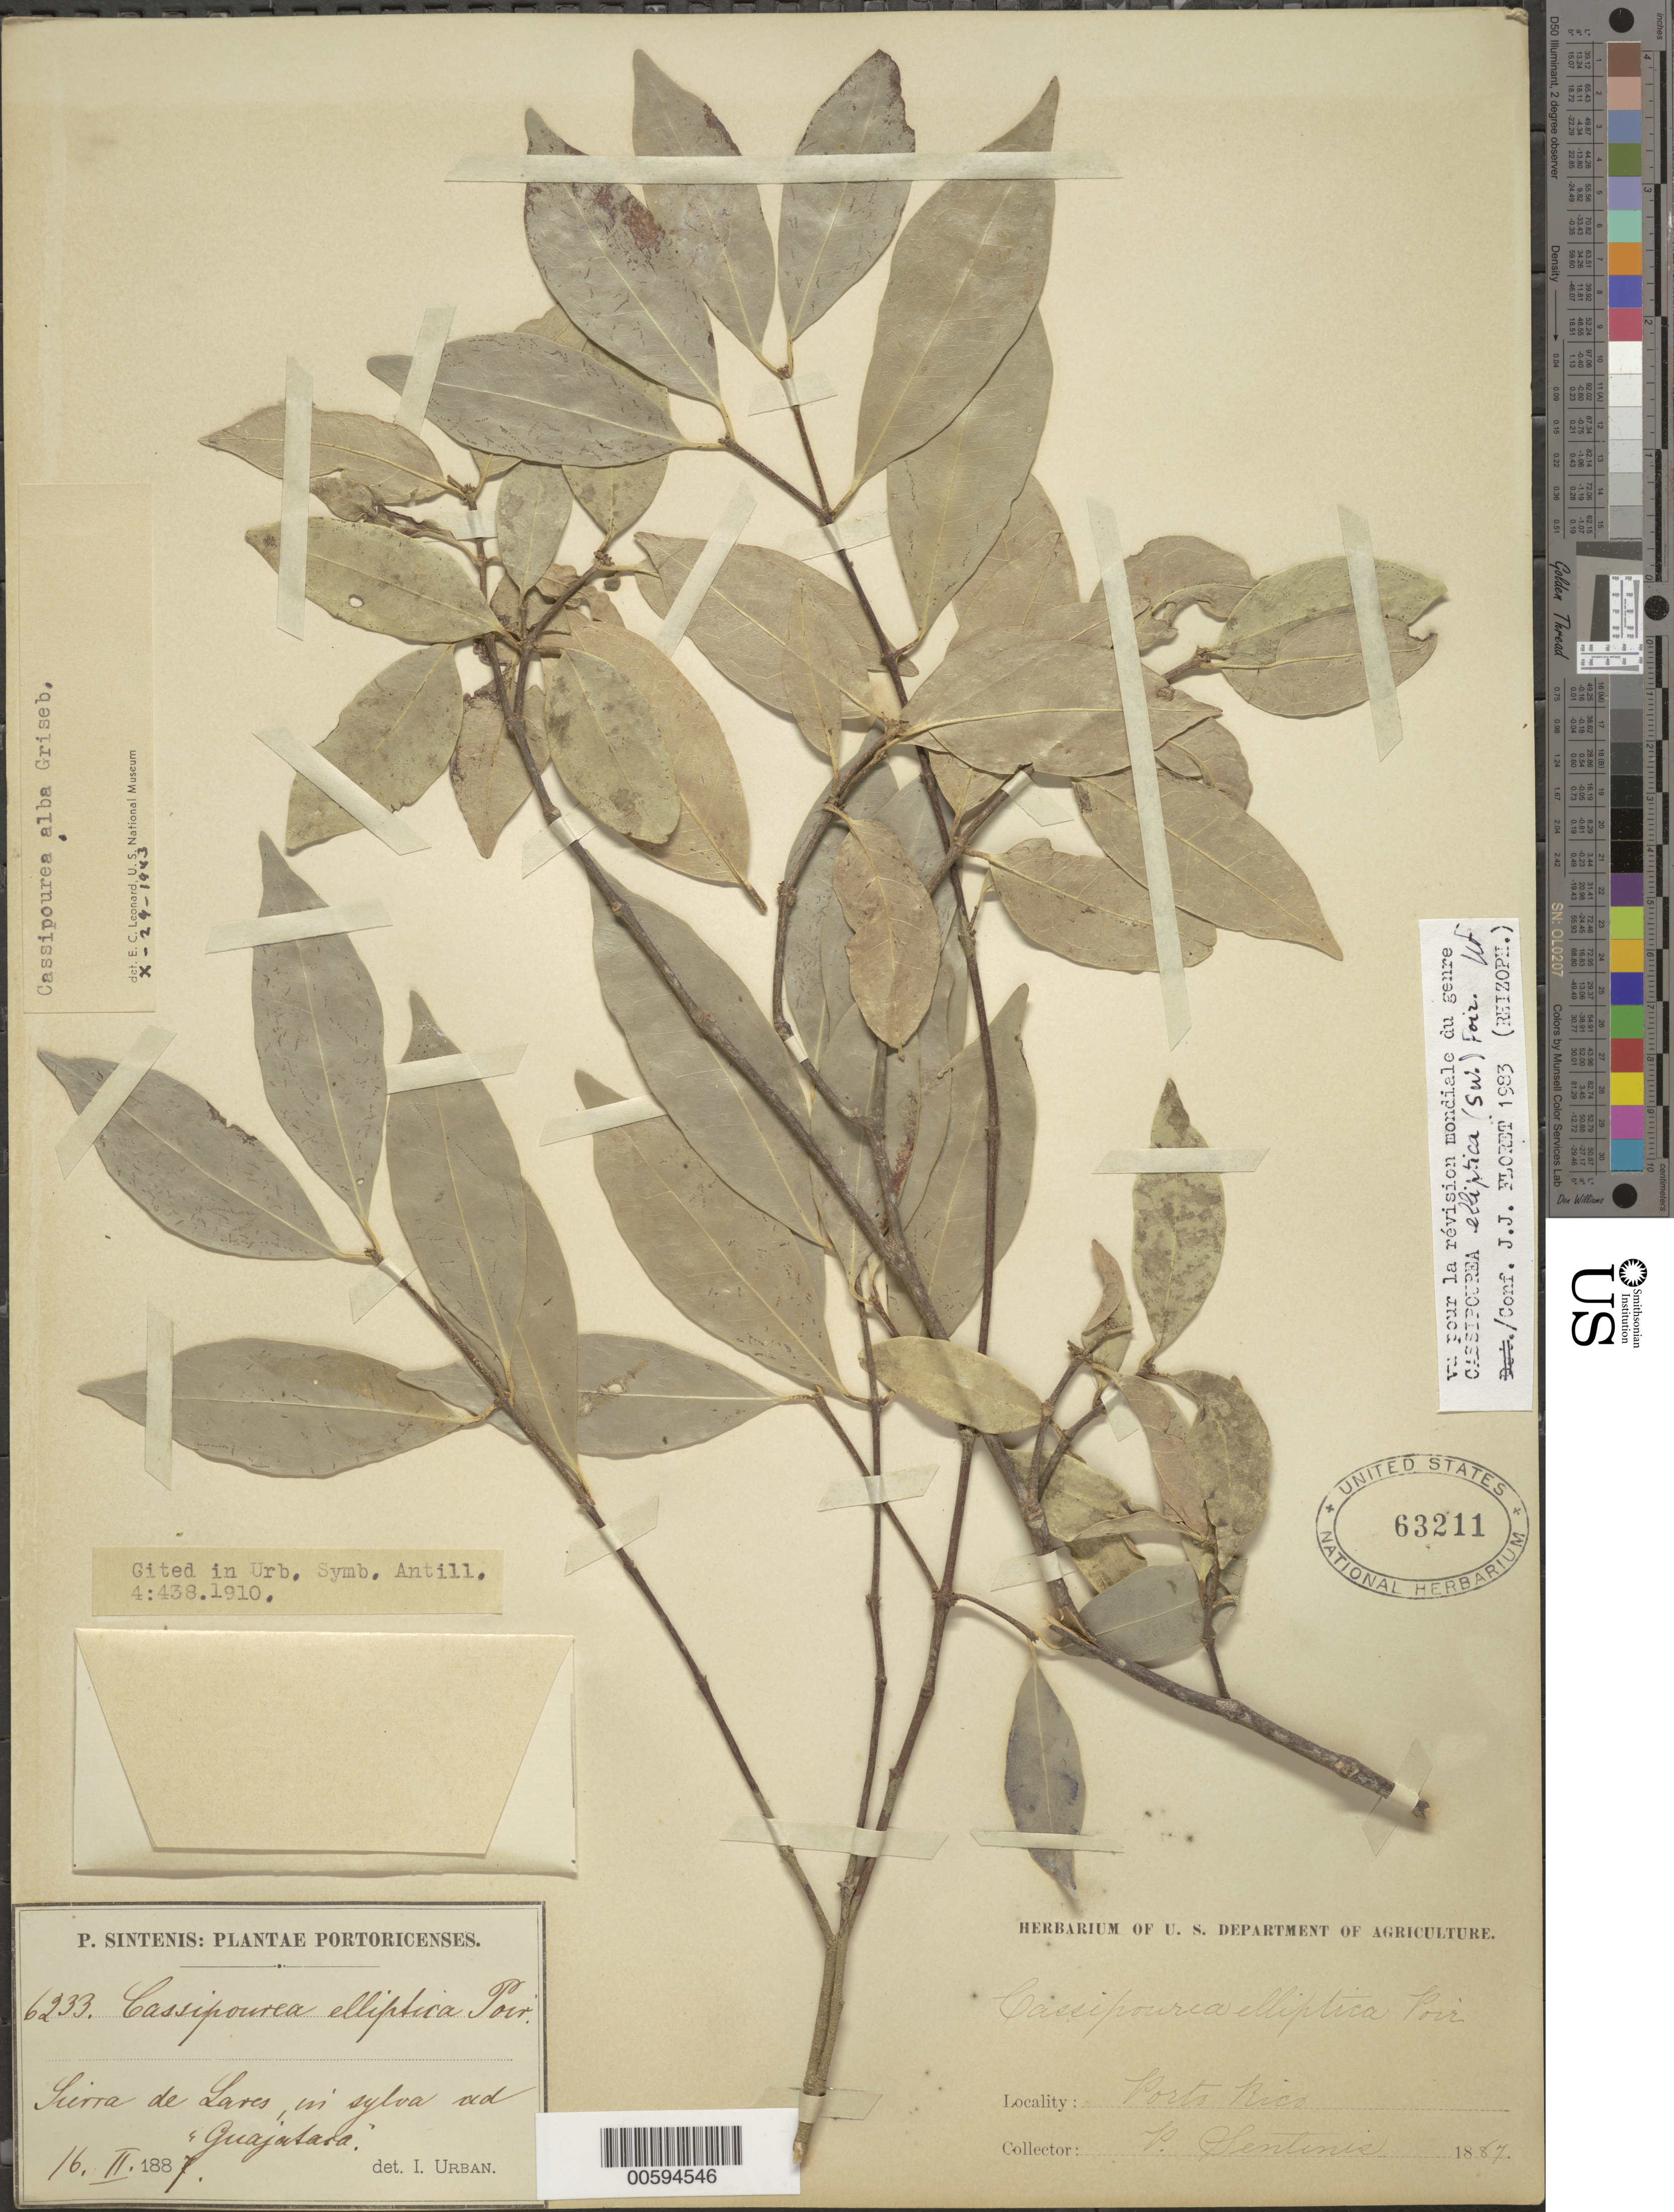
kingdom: Plantae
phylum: Tracheophyta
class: Magnoliopsida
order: Malpighiales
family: Rhizophoraceae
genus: Cassipourea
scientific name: Cassipourea elliptica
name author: (Sw.) Poir.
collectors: P. Sintenis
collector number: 6233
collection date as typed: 16 Feb 1887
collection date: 1887-02-16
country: Puerto Rico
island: Greater Antilles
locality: Sierra de Lares, in sylva ad "Guajatara"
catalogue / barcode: US 63211